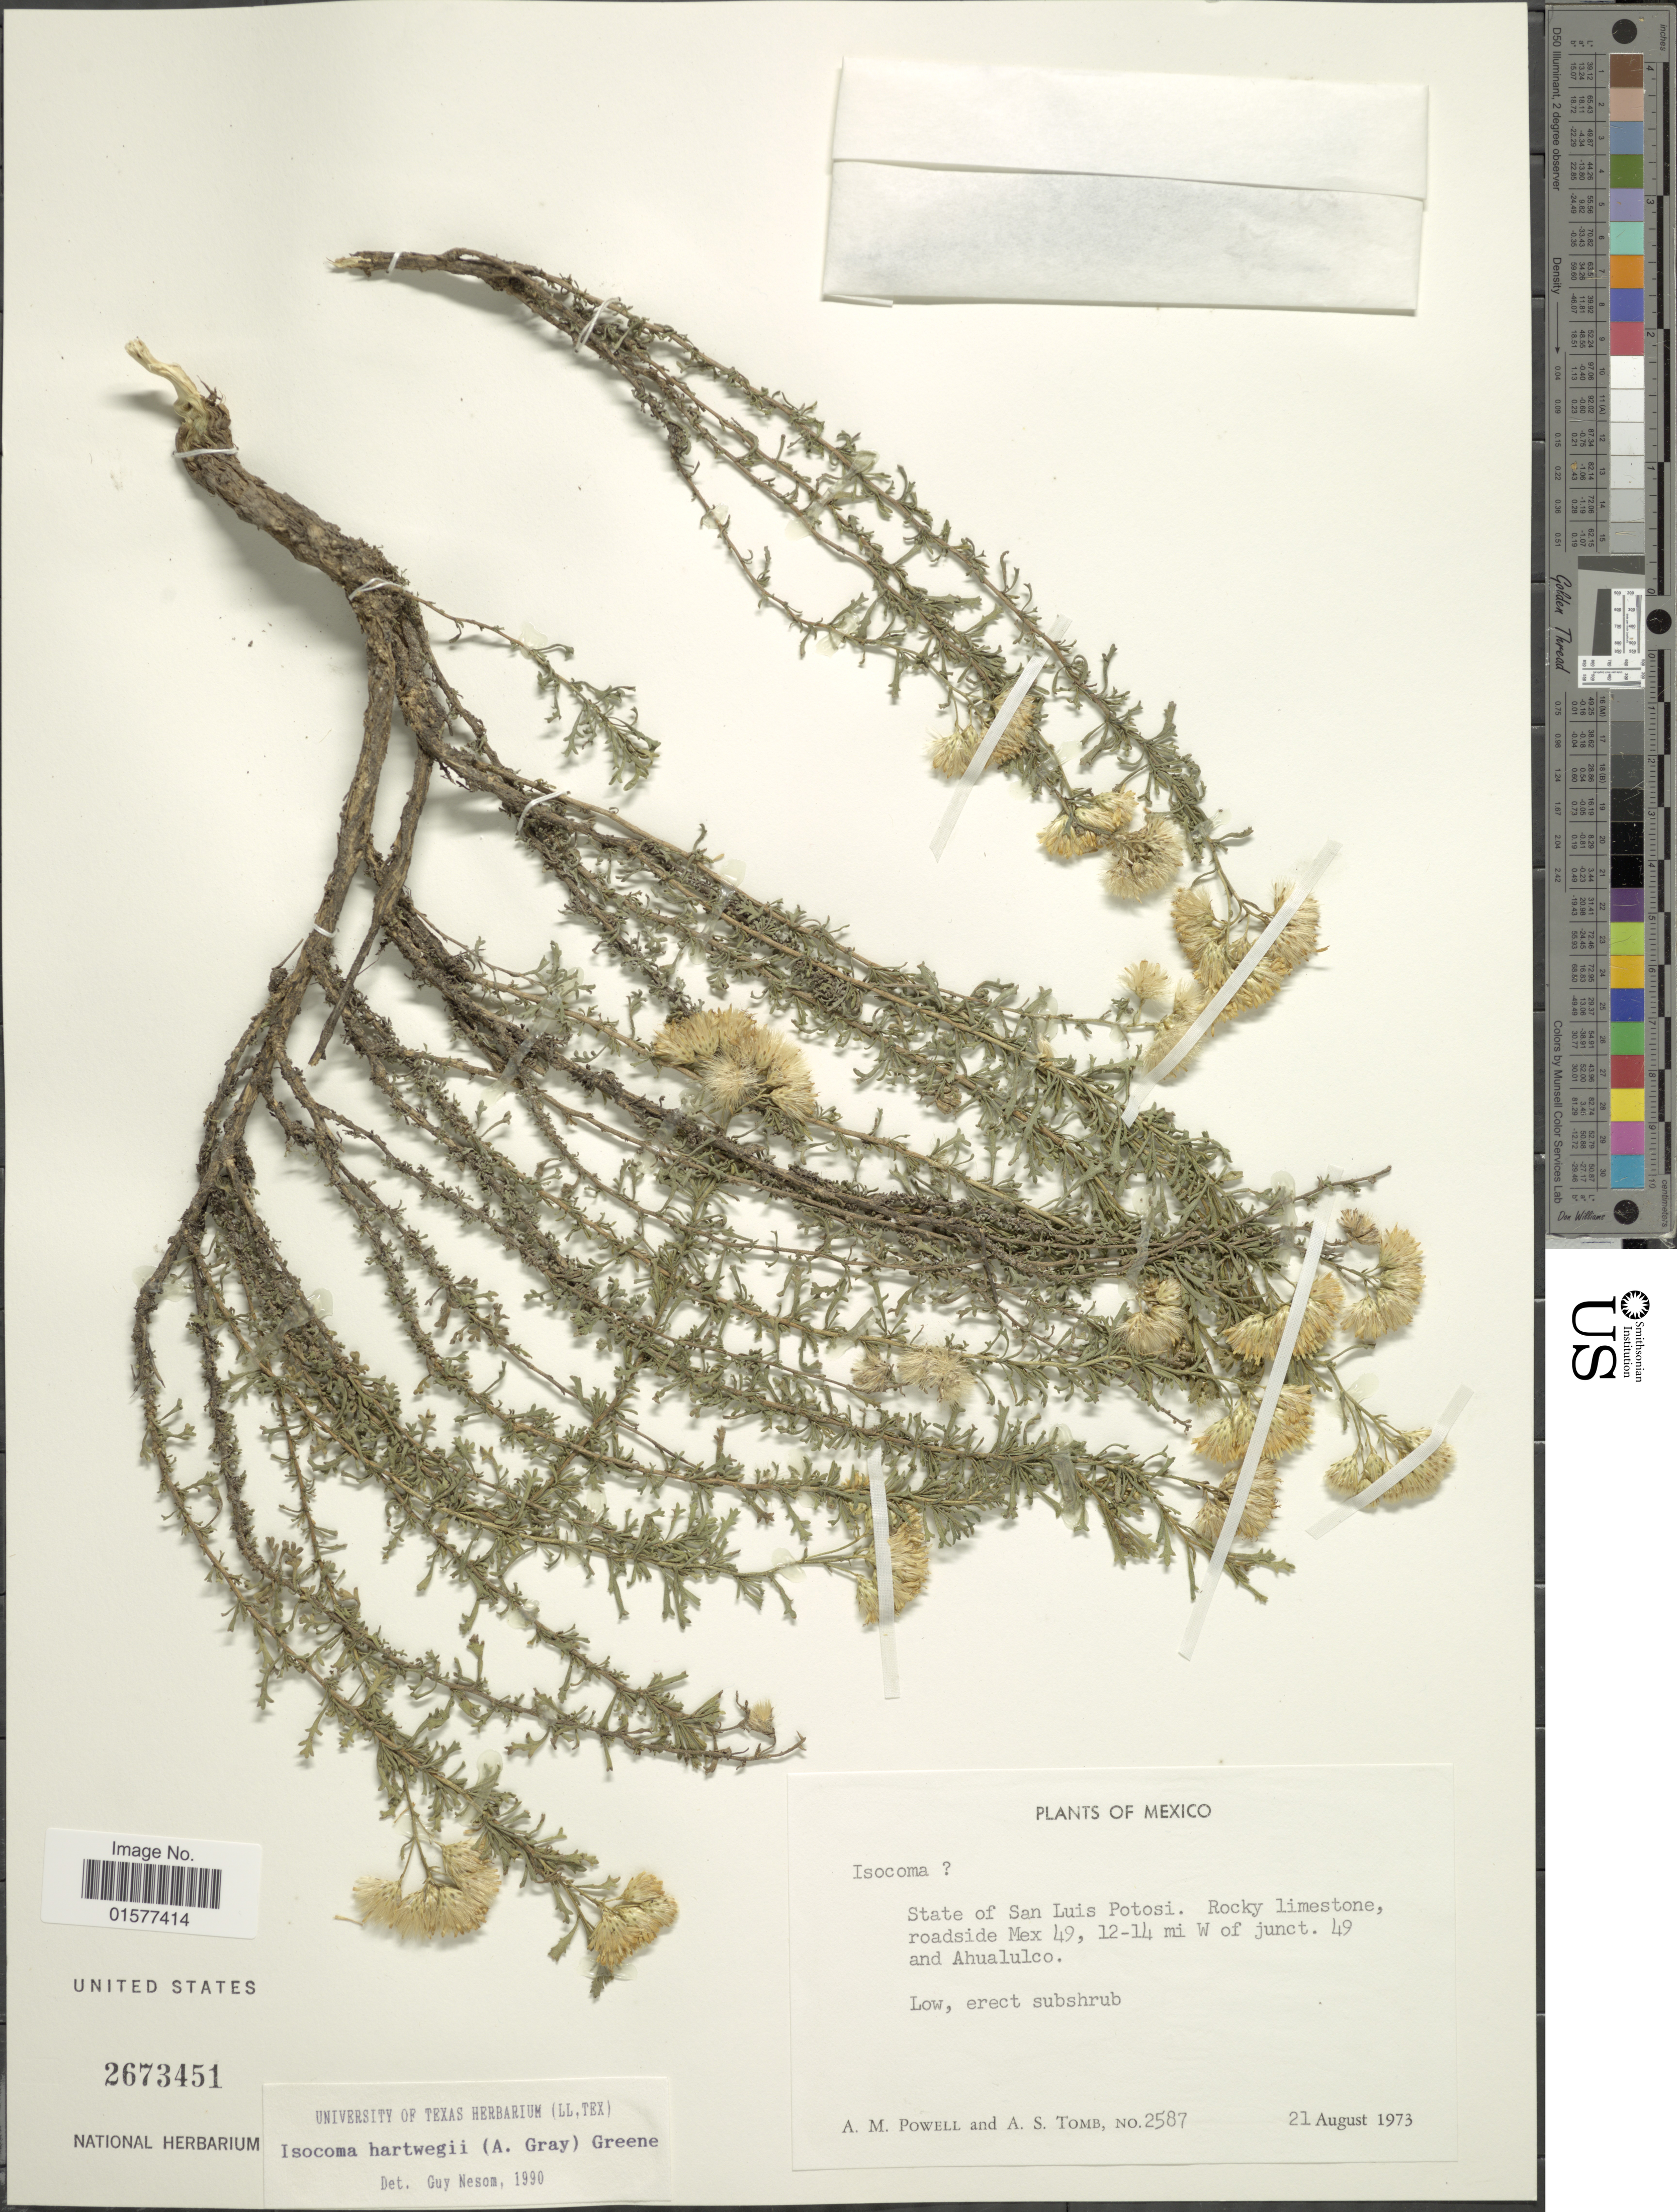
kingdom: Plantae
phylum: Tracheophyta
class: Magnoliopsida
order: Asterales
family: Asteraceae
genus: Isocoma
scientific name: Isocoma hartwegii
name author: (A. Gray) Greene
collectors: A. M. Powell & A. Tomb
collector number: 2587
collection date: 1973-08-21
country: Mexico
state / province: San Luis Potosí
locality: State of San Luis Potosi, Rocky limestone, roadside Mex 49, 12-14 mi. W of junct. 49 and Ahualulco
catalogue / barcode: US 2673451